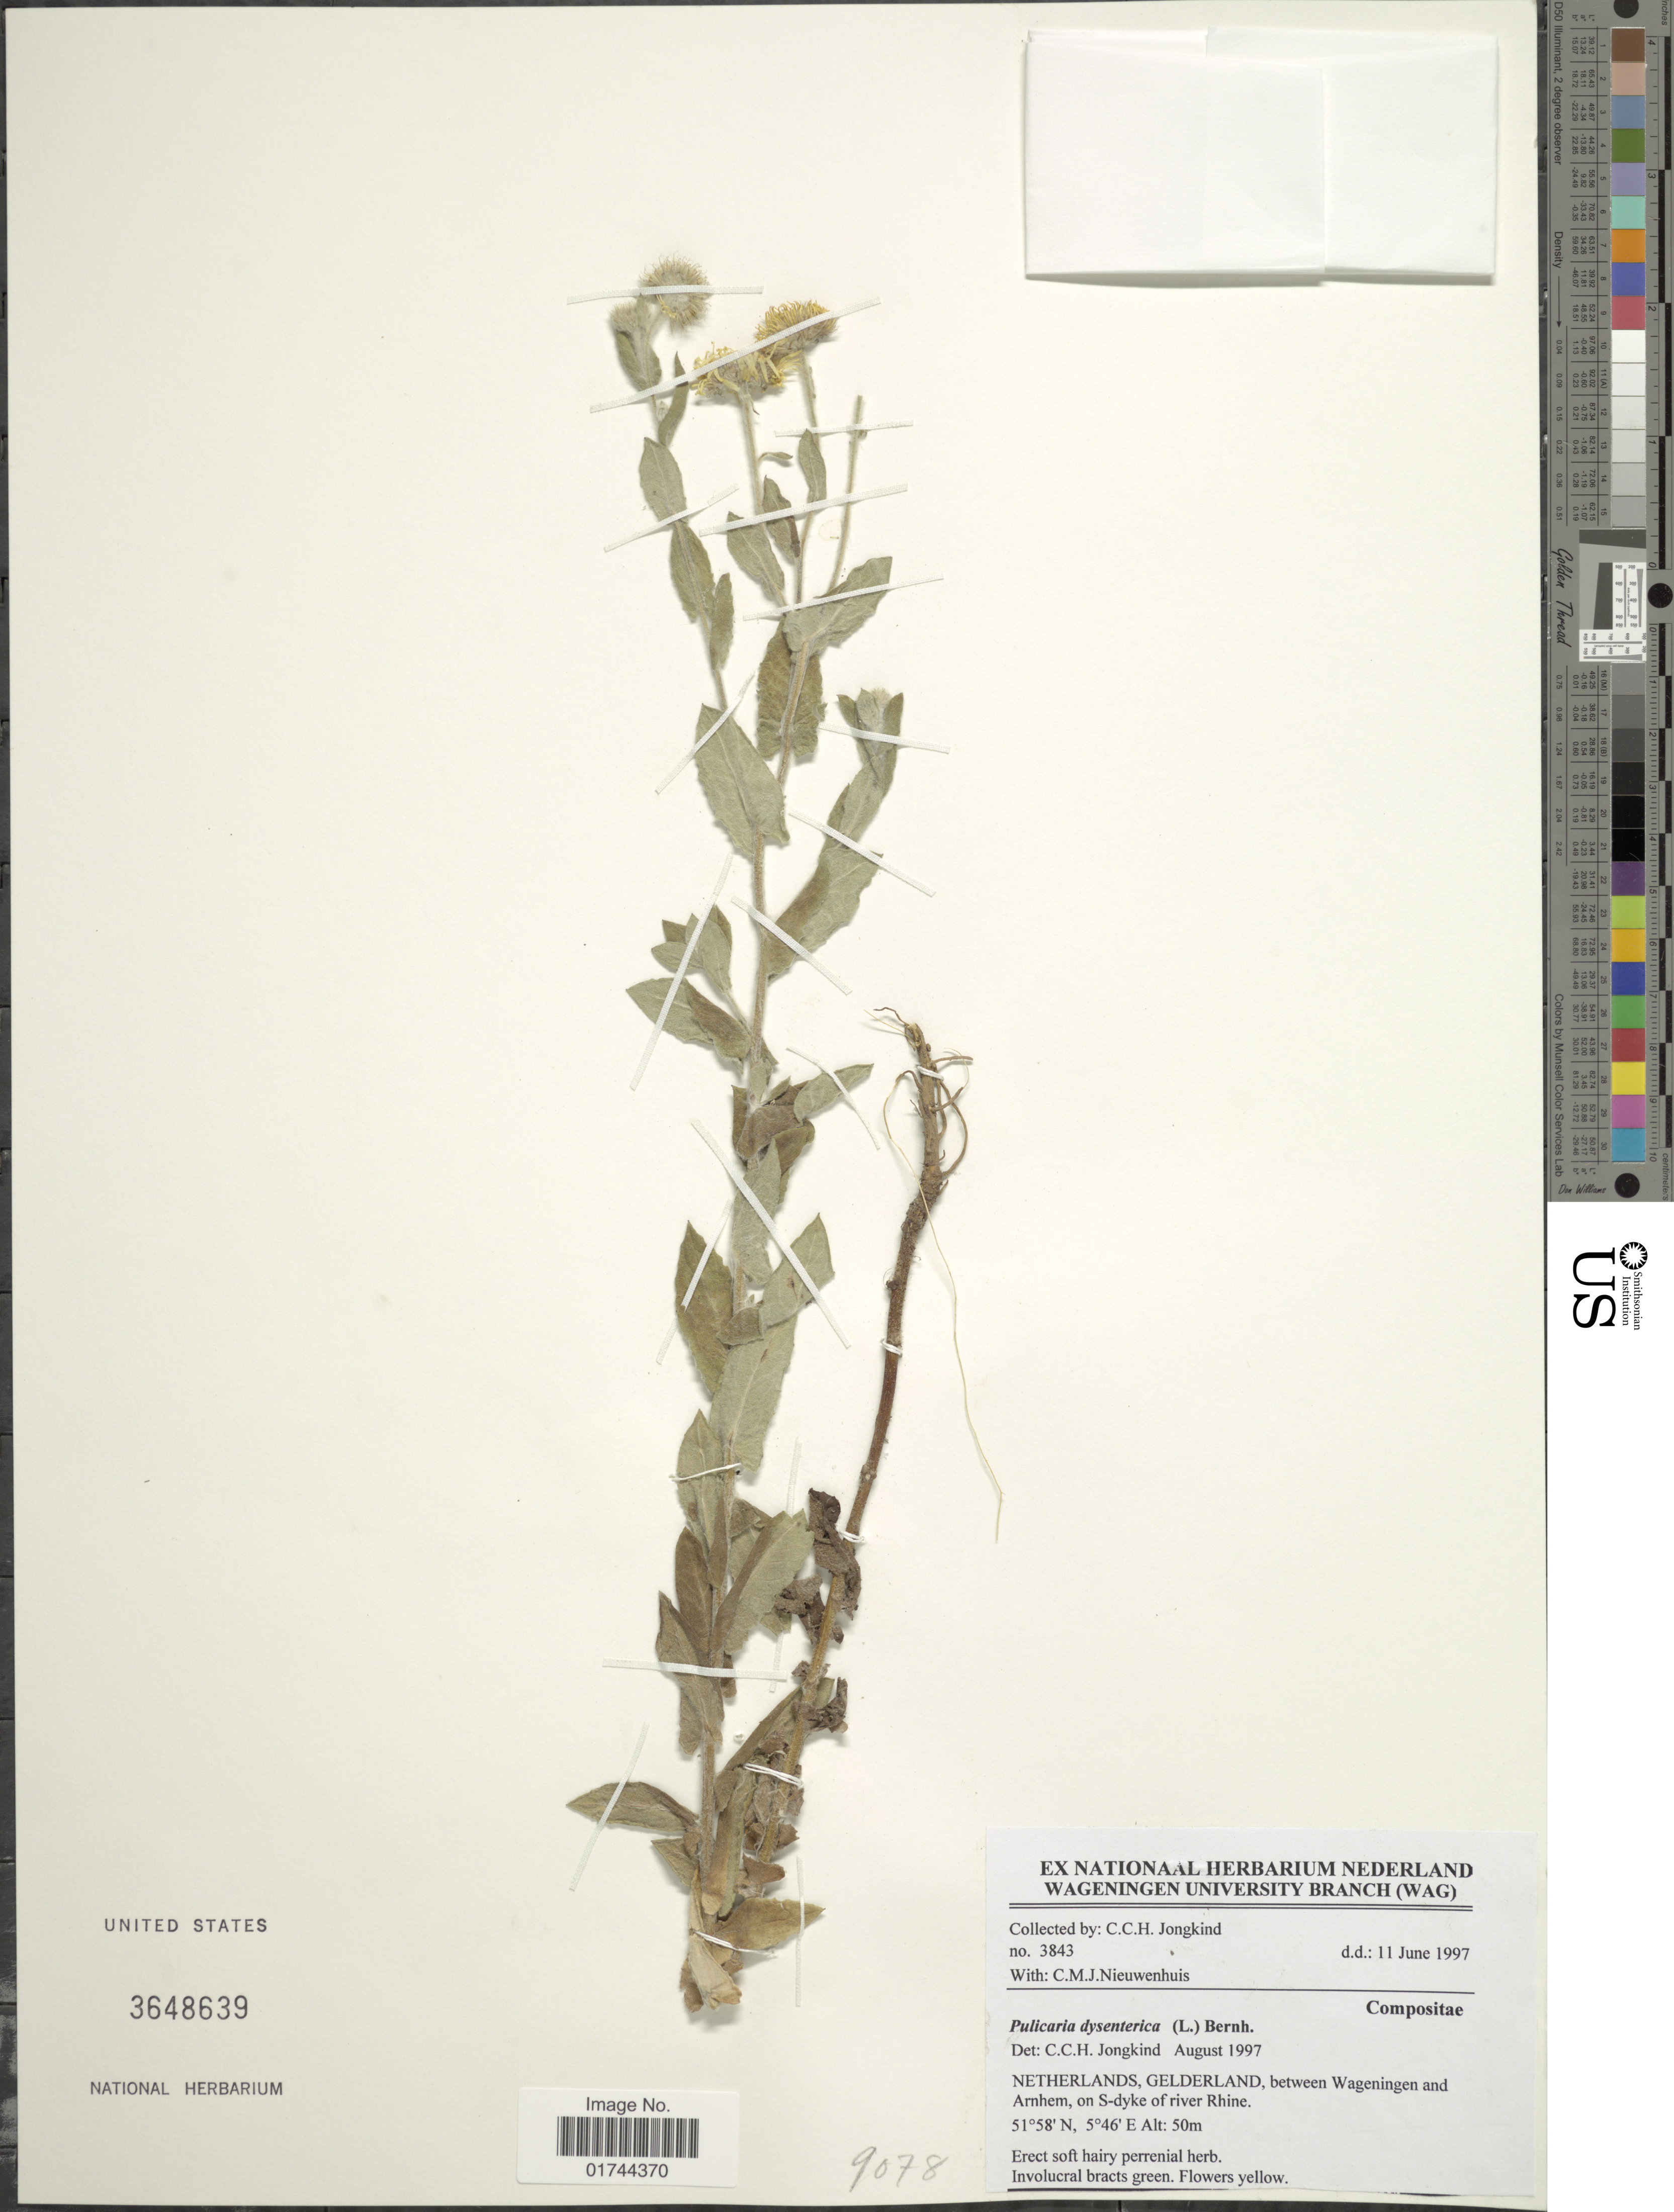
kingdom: Plantae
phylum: Tracheophyta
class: Magnoliopsida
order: Asterales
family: Asteraceae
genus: Pulicaria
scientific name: Pulicaria dysenterica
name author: (L.) Bernh.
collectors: C. C. Jongkind & C. Nieuwenhuis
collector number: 3843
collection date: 1997-06-11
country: Netherlands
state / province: Gelderland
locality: Between Wageningen and Arnhem, on S-dyke of river Rhine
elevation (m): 50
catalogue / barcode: US 3648639